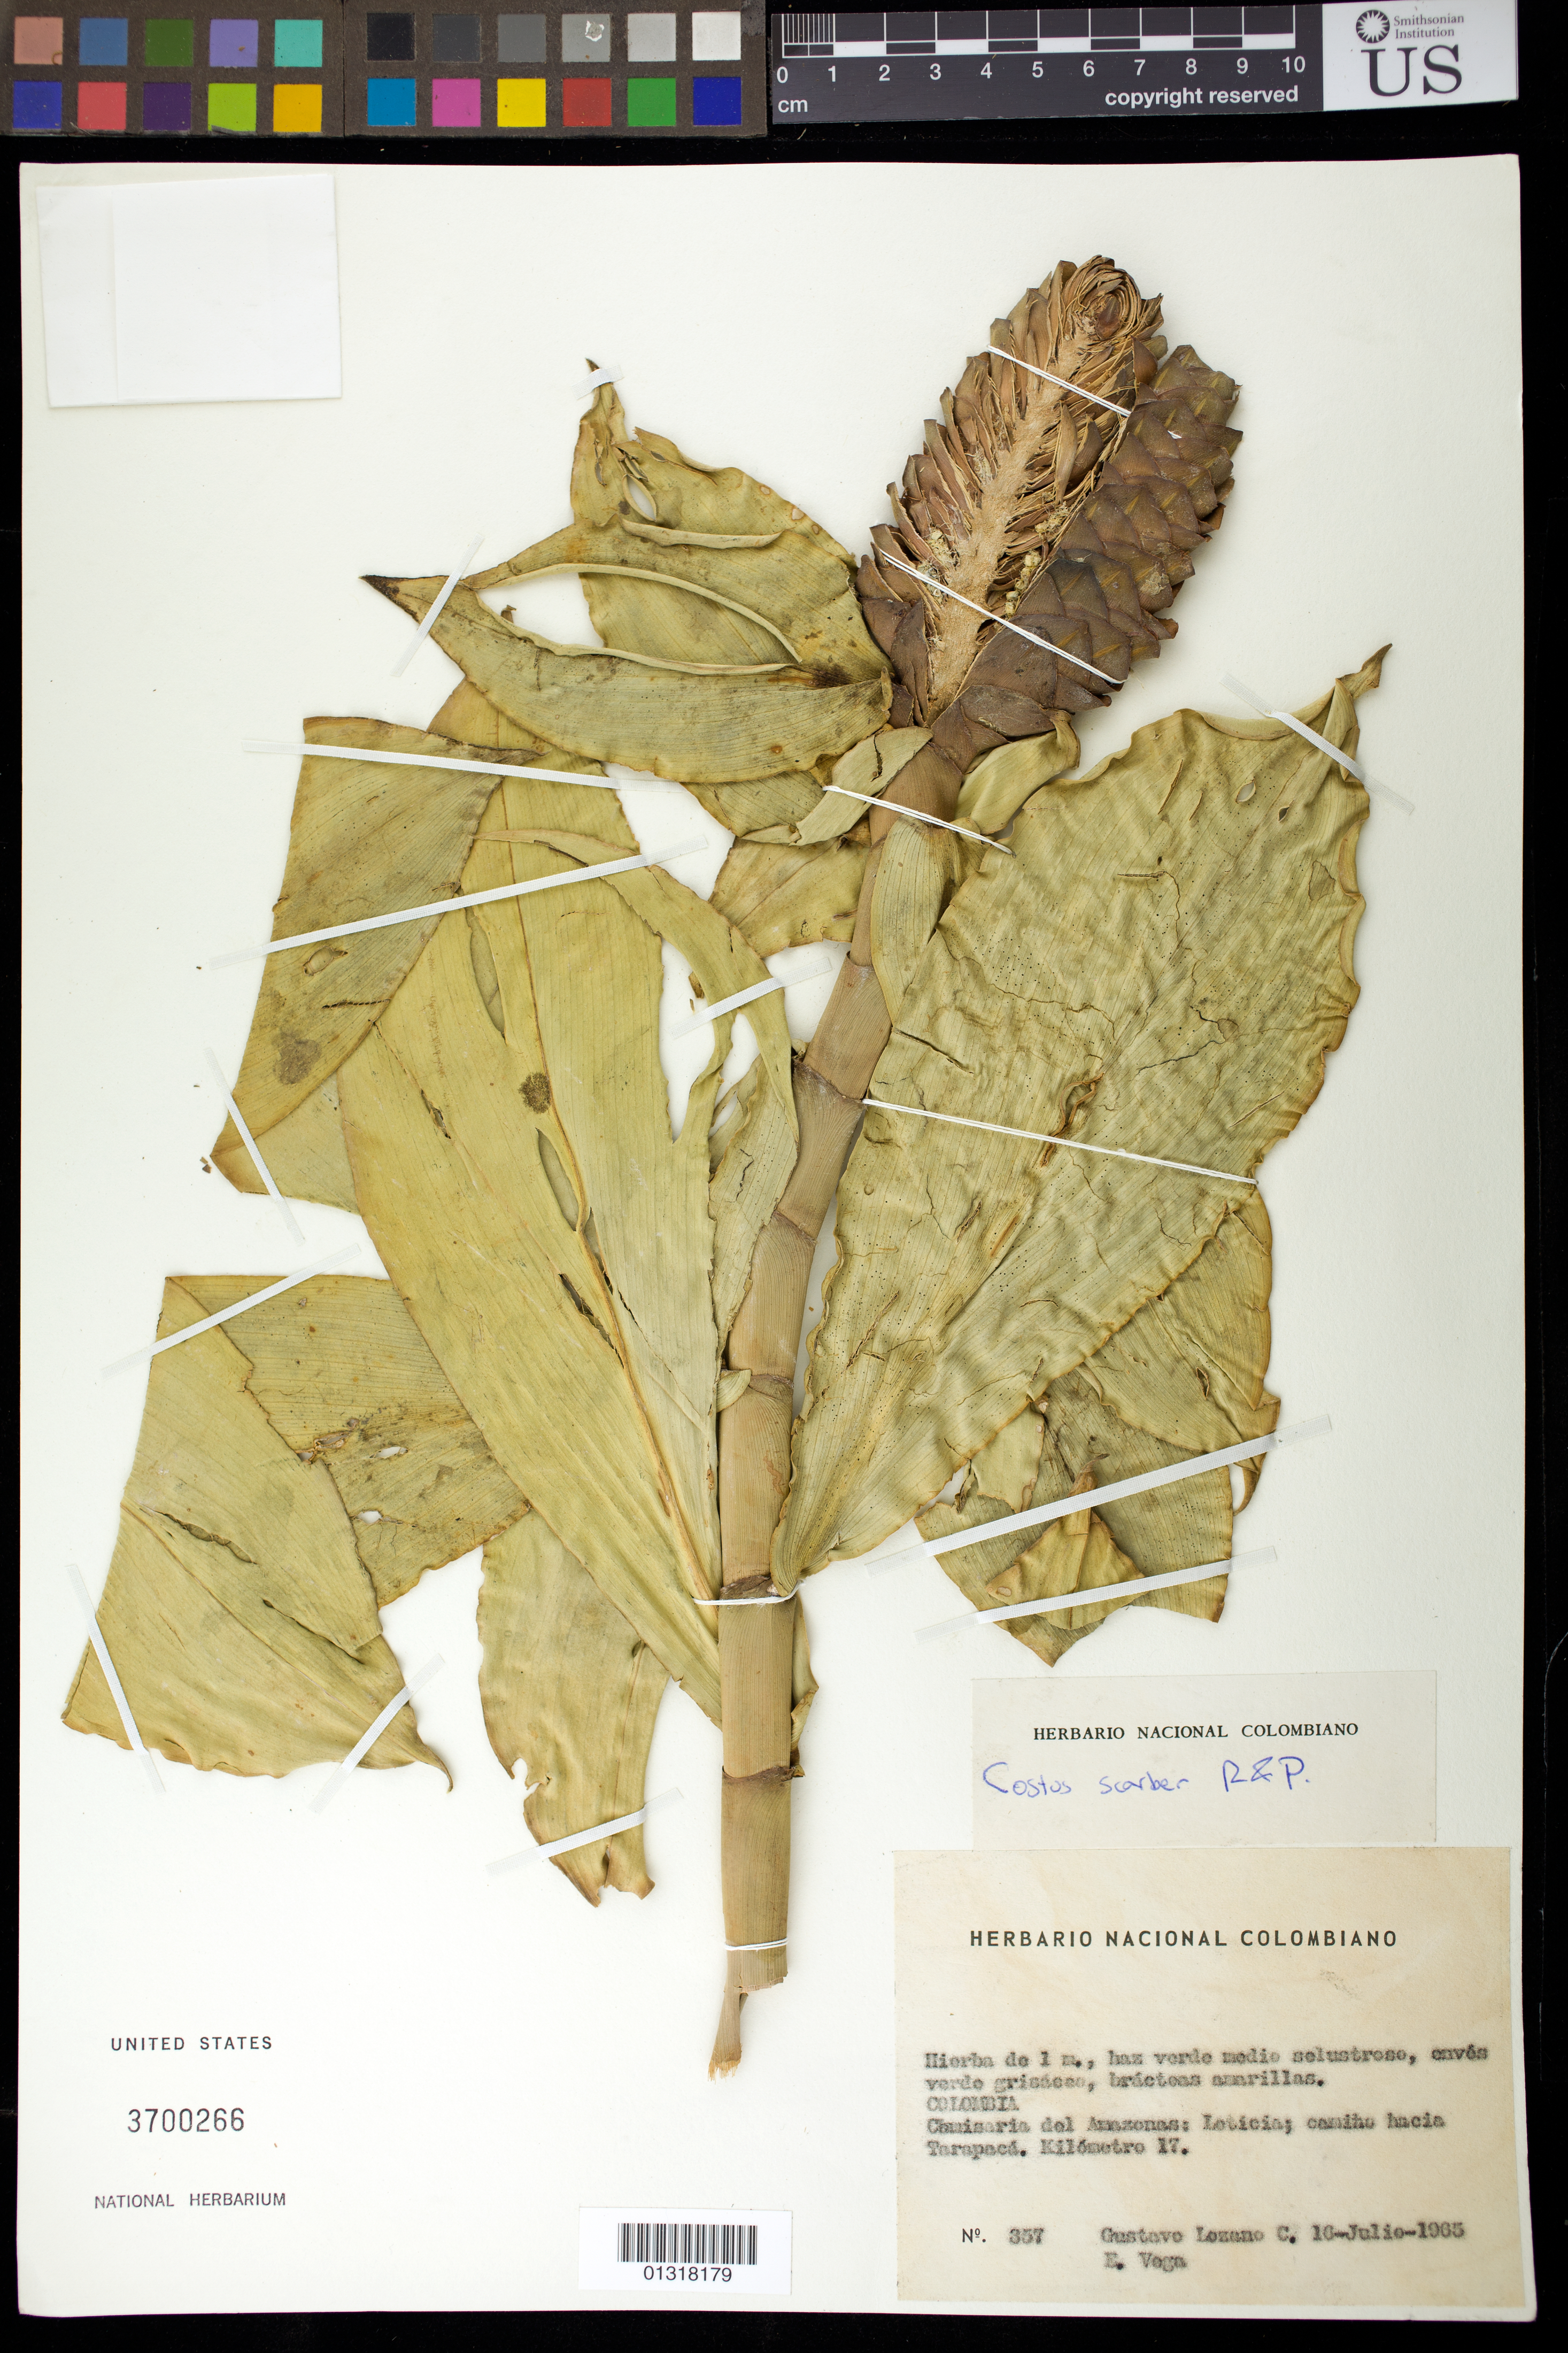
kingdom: Plantae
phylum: Tracheophyta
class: Liliopsida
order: Zingiberales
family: Costaceae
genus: Costus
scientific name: Costus scaber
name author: Ruiz & Pav.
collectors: G. Lozano-Contreras & E. Vega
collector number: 357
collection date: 1965-07-16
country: Colombia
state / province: Amazônas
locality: Leticia; camino hacia Tarapacá: Kilómetro 17.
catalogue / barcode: US 3700266